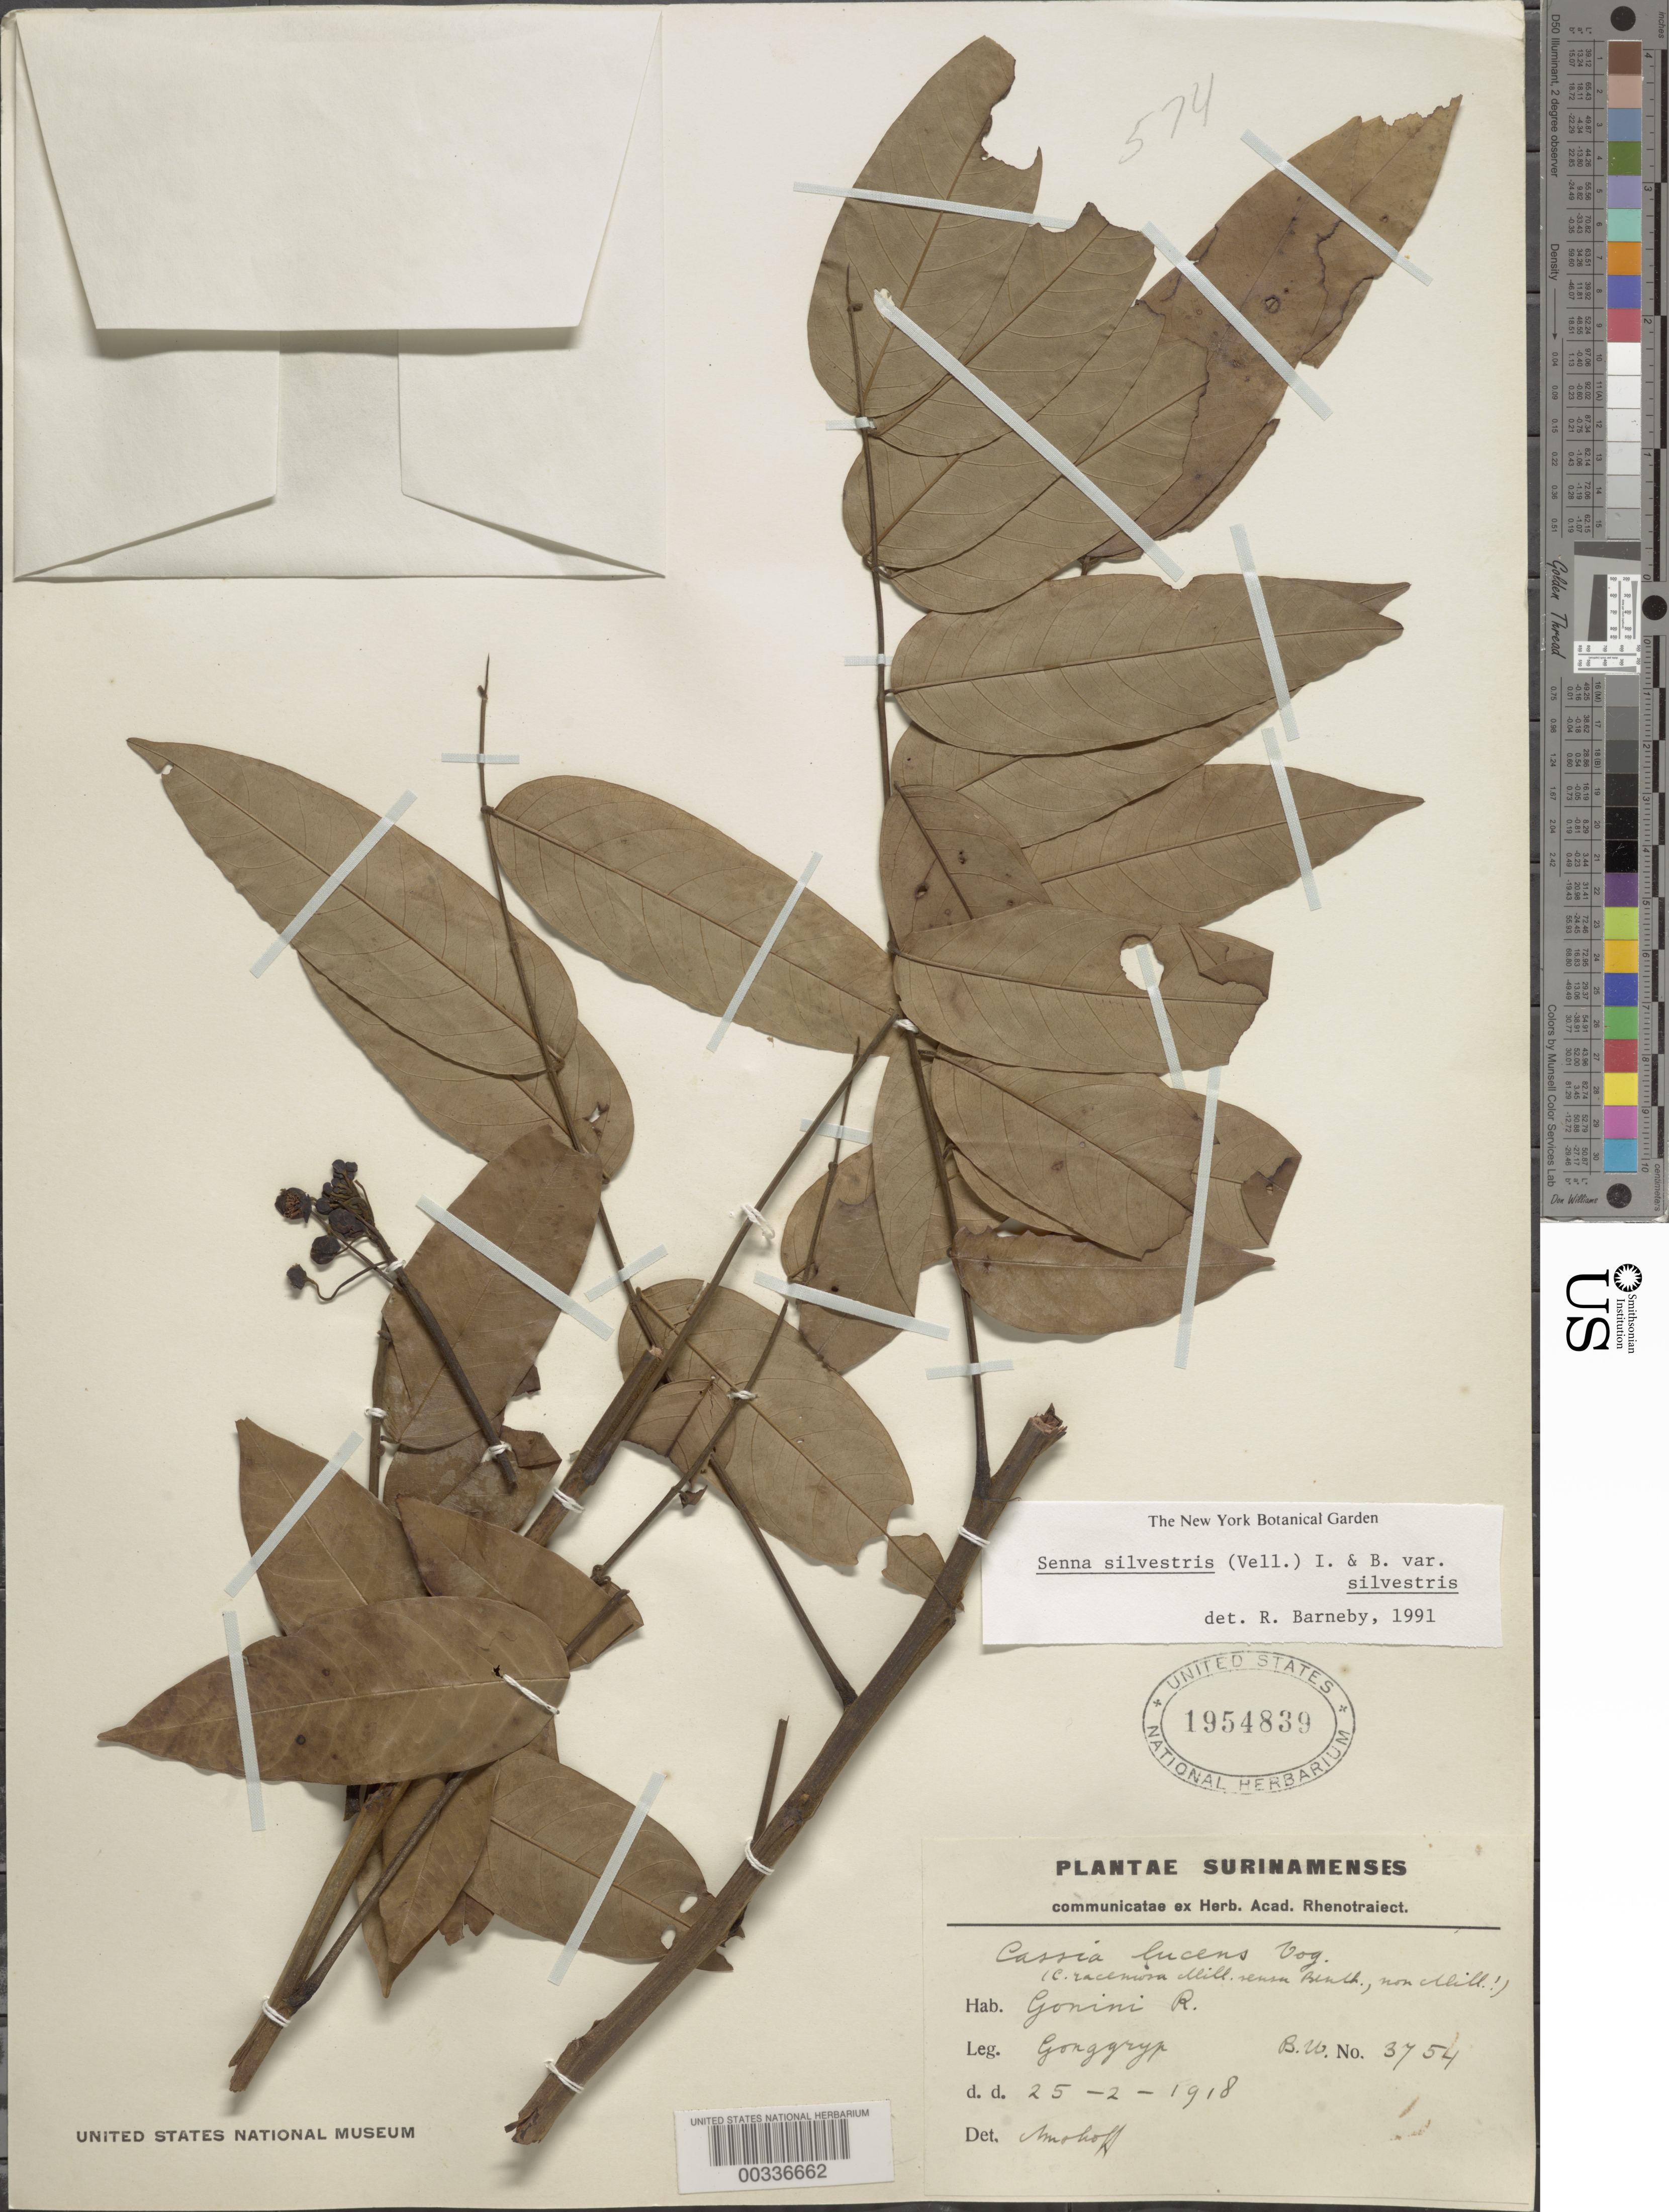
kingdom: Plantae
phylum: Tracheophyta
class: Magnoliopsida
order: Fabales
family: Fabaceae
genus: Senna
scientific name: Senna silvestris var. silvestris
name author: (Vell.) H.S. Irwin & Barneby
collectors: -. Gongryp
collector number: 3754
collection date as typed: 25 Feb 1918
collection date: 1918-02-25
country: Suriname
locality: Gonini river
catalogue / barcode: US 1954839